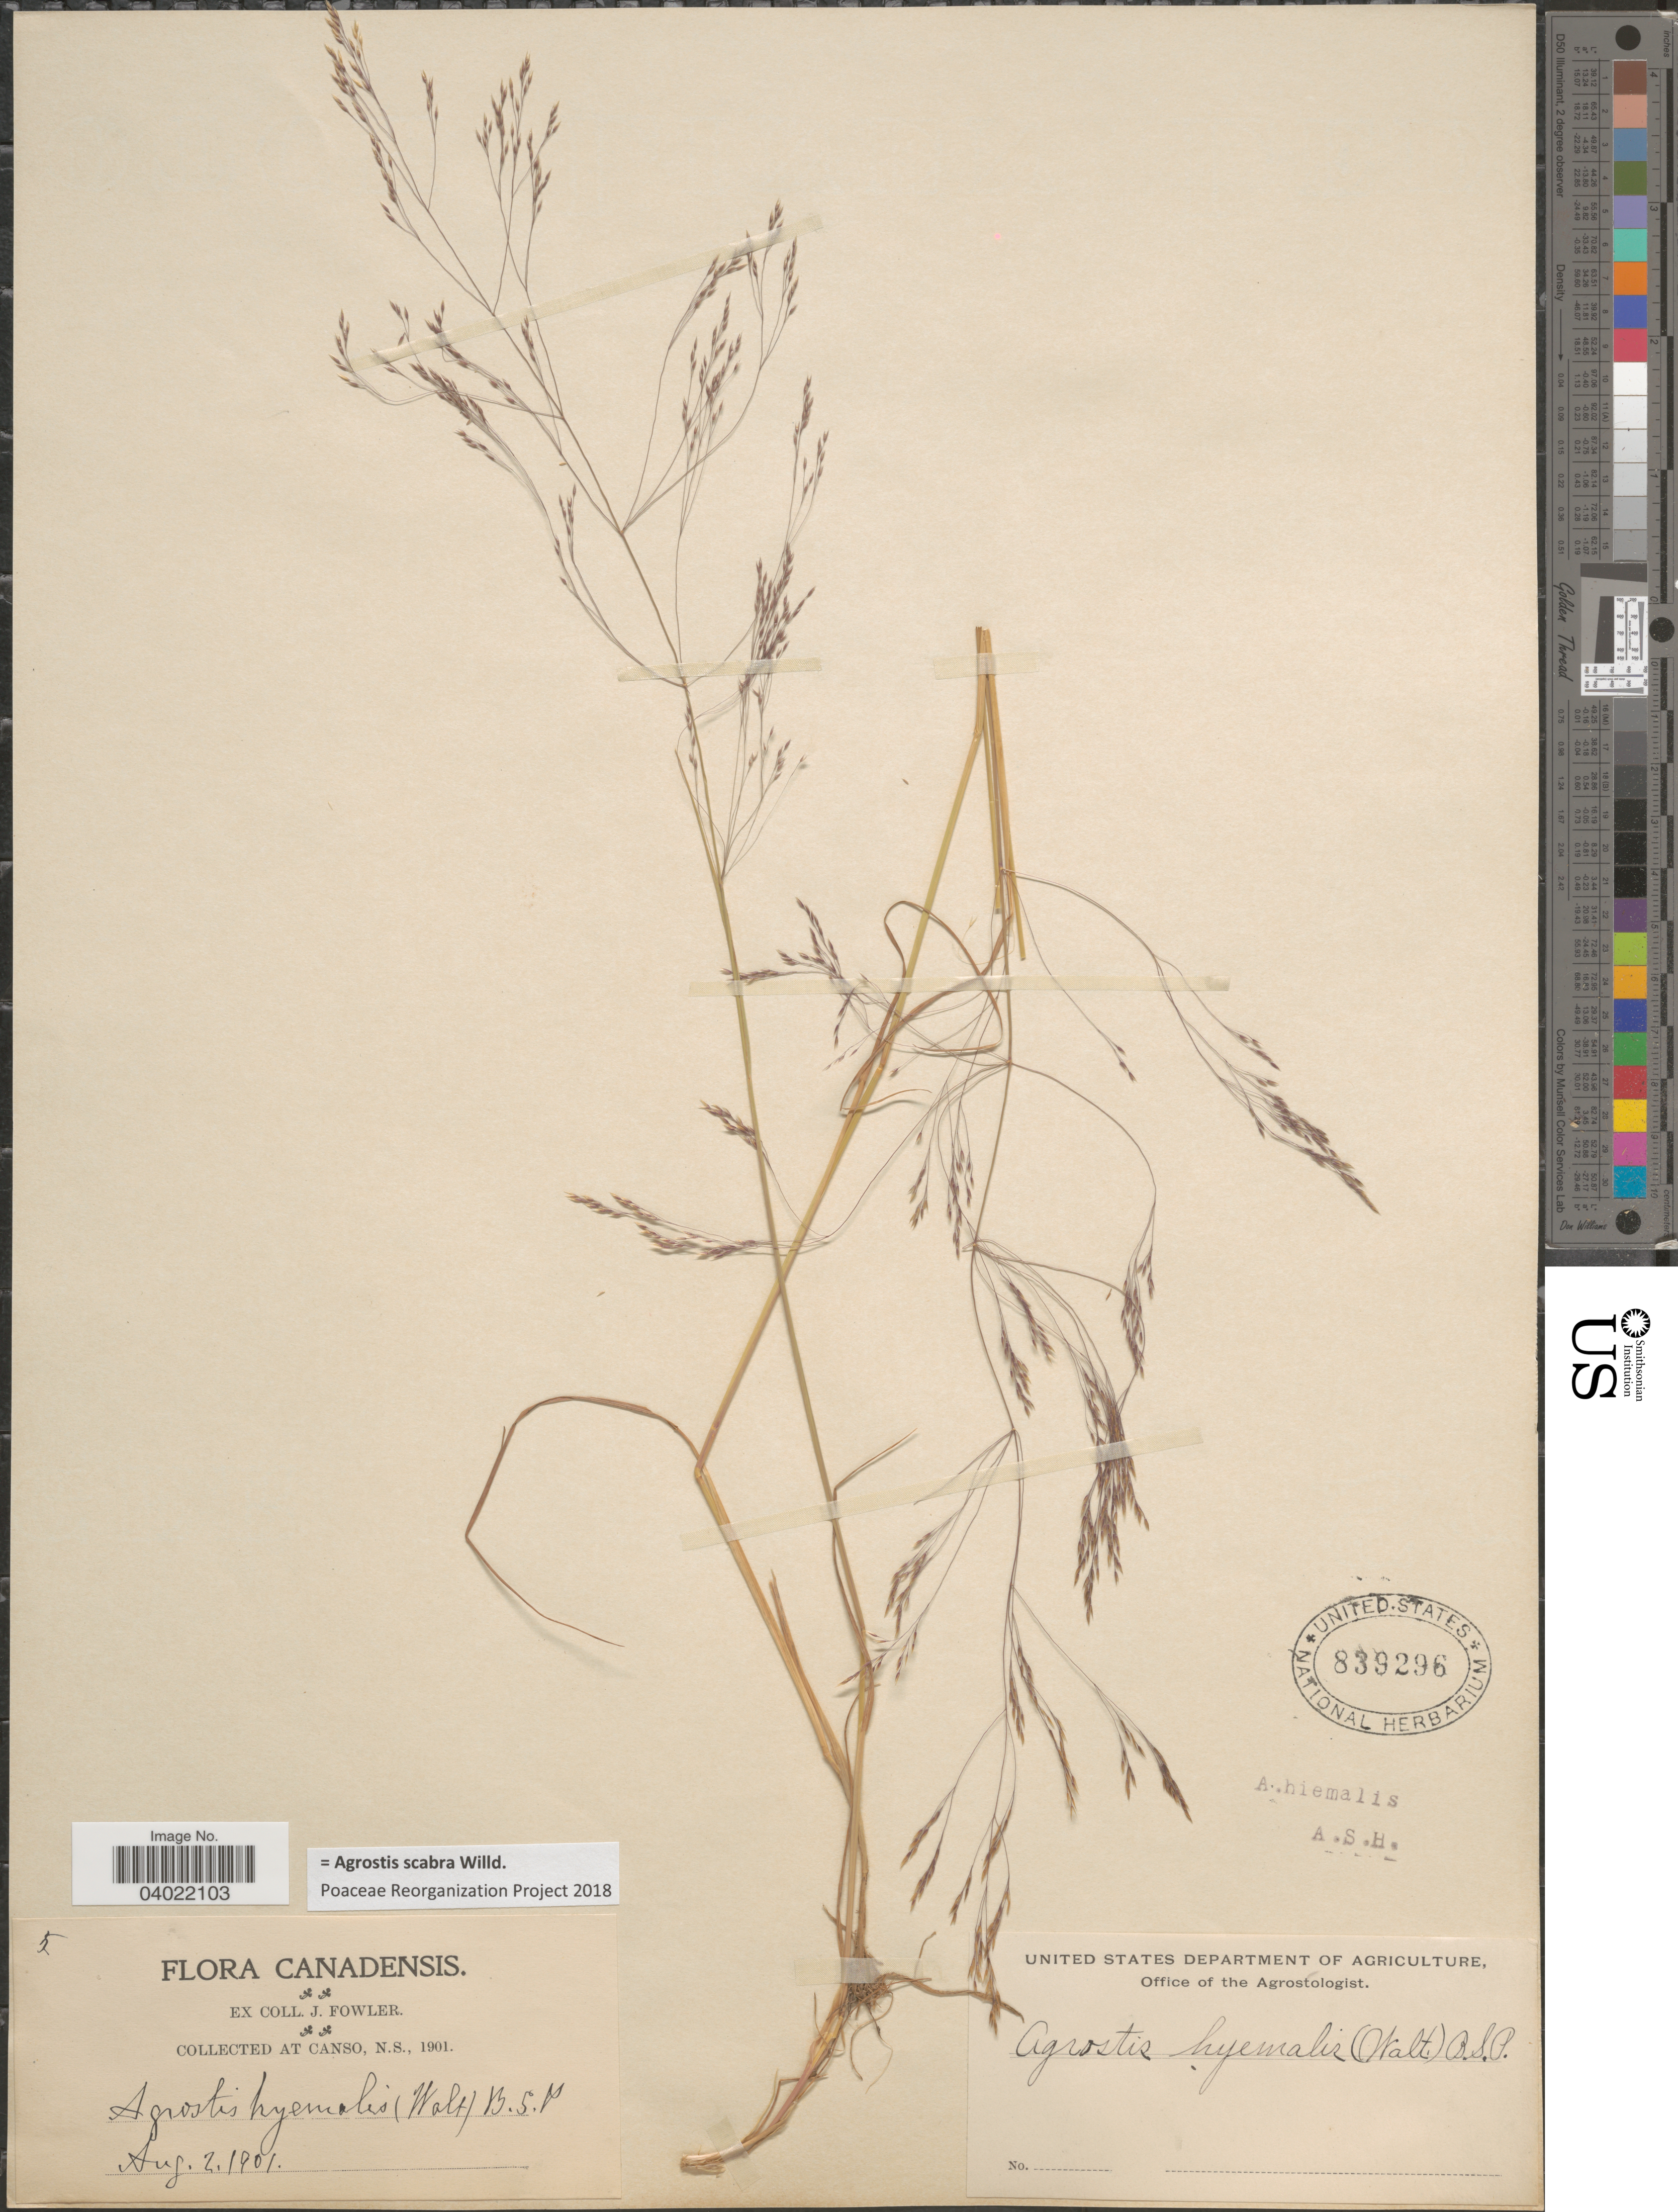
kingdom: Plantae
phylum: Tracheophyta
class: Liliopsida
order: Poales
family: Poaceae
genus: Agrostis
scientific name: Agrostis scabra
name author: Willd.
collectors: J. Fowler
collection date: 1901-08-02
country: Canada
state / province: Nova Scotia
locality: Canso.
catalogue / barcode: US 839296